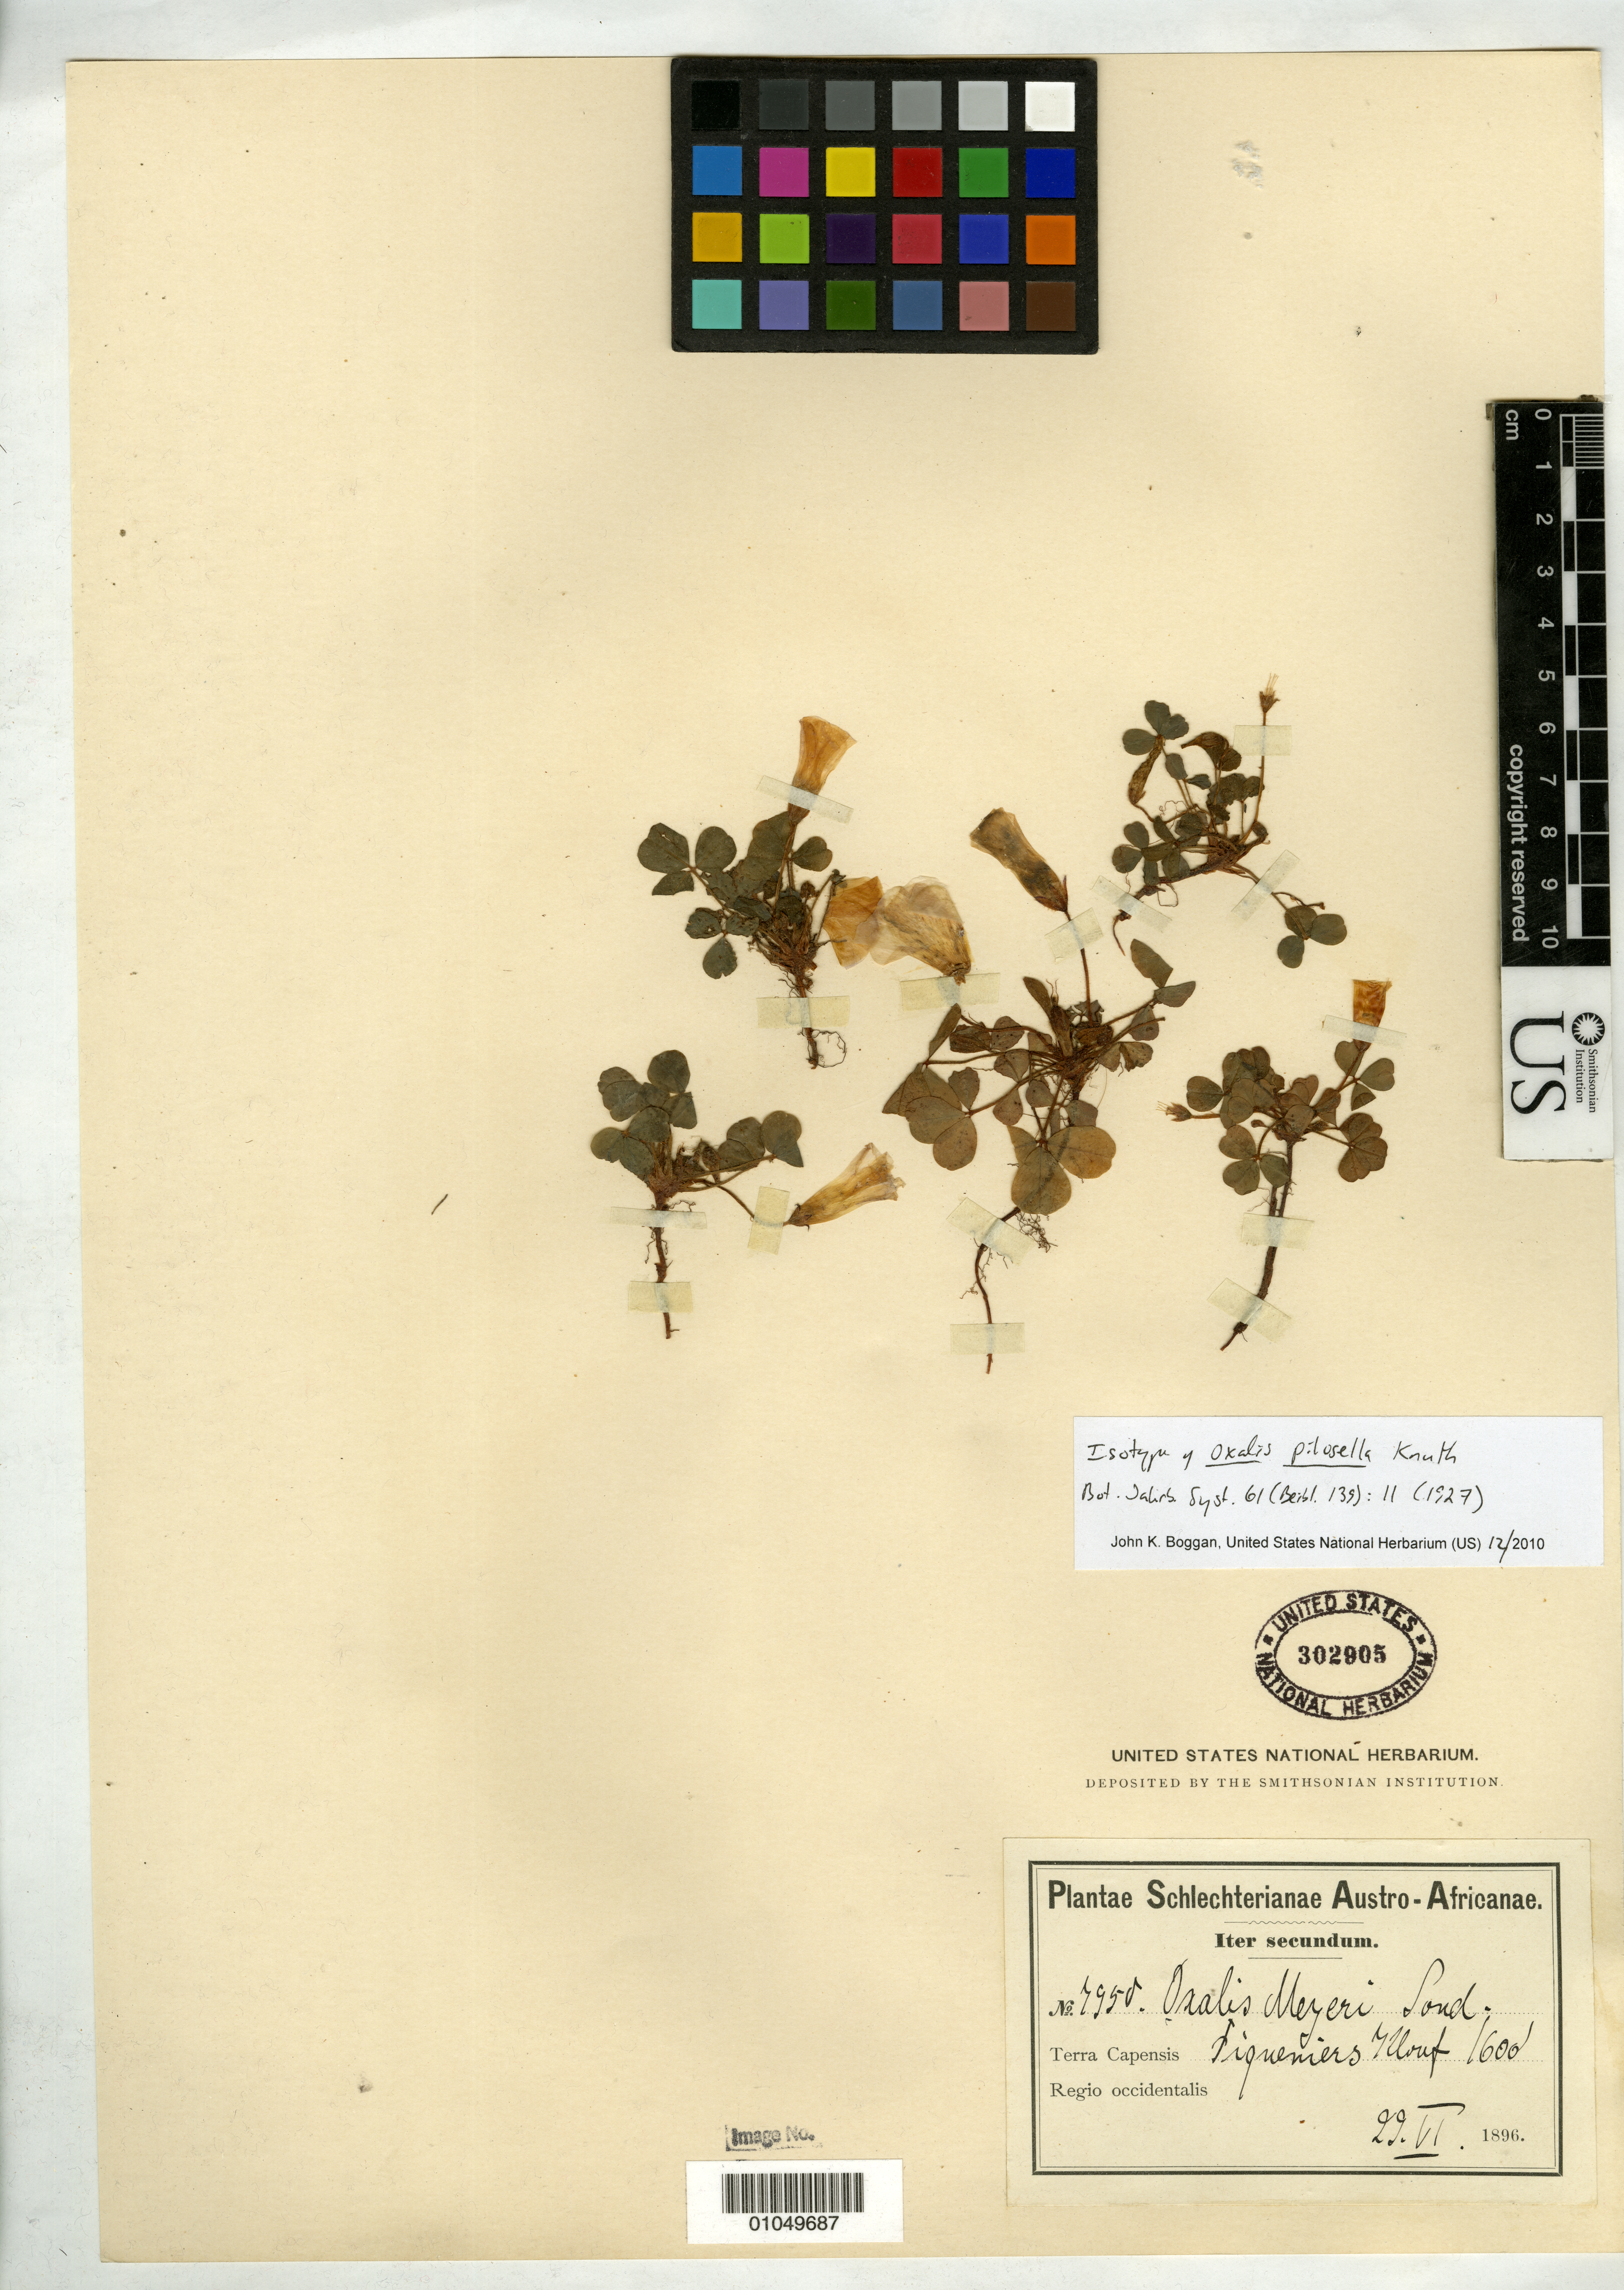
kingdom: Plantae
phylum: Tracheophyta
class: Magnoliopsida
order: Oxalidales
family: Oxalidaceae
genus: Oxalis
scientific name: Oxalis pilosella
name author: R. Knuth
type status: Isotype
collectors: F. R. R. Schlechter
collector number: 7950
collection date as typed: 22 Jun 1896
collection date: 1896-06-22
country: South Africa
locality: Terra Capensis, Piqueniers Kloof.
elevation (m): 488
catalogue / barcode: US 302905